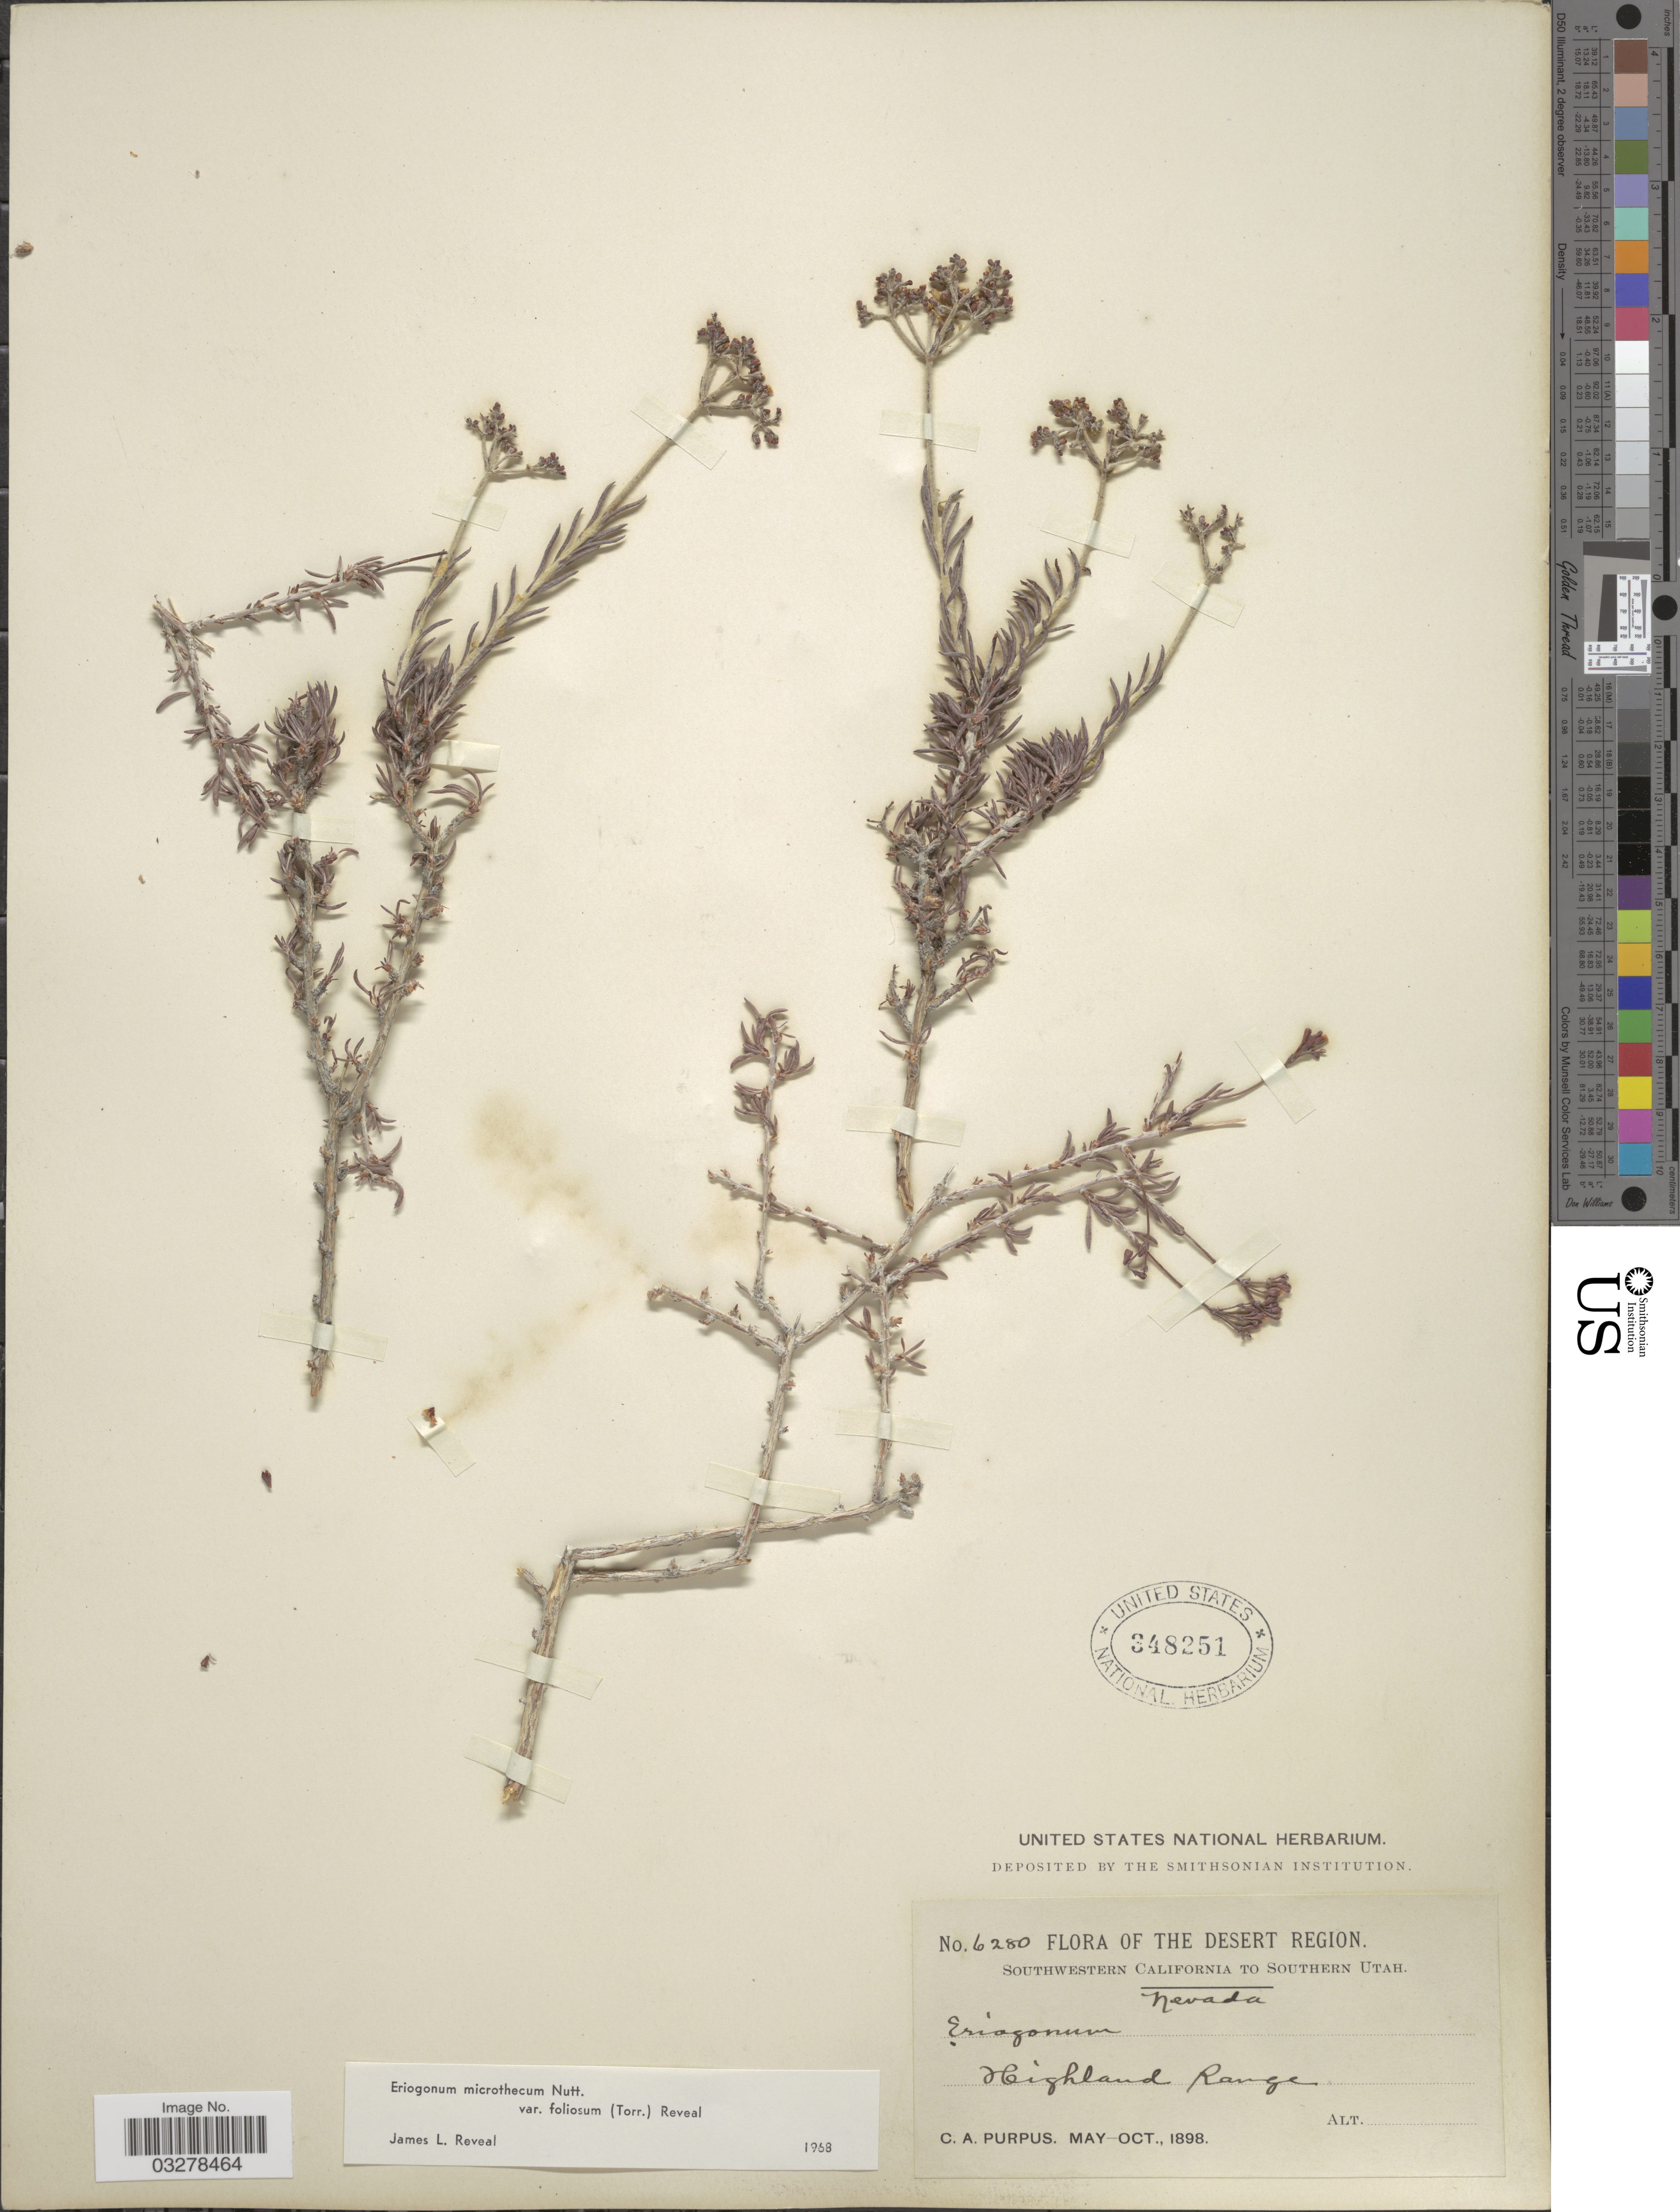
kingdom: Plantae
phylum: Tracheophyta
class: Magnoliopsida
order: Caryophyllales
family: Polygonaceae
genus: Eriogonum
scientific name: Eriogonum microtheca var. foliosum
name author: (Torr. & A. Gray) Reveal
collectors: C. A. Purpus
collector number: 6280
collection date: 1898-05/1898-10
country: United States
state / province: Nevada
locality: Desert Region. Southwestern Nevada. Highland Range.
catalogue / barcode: US 348251